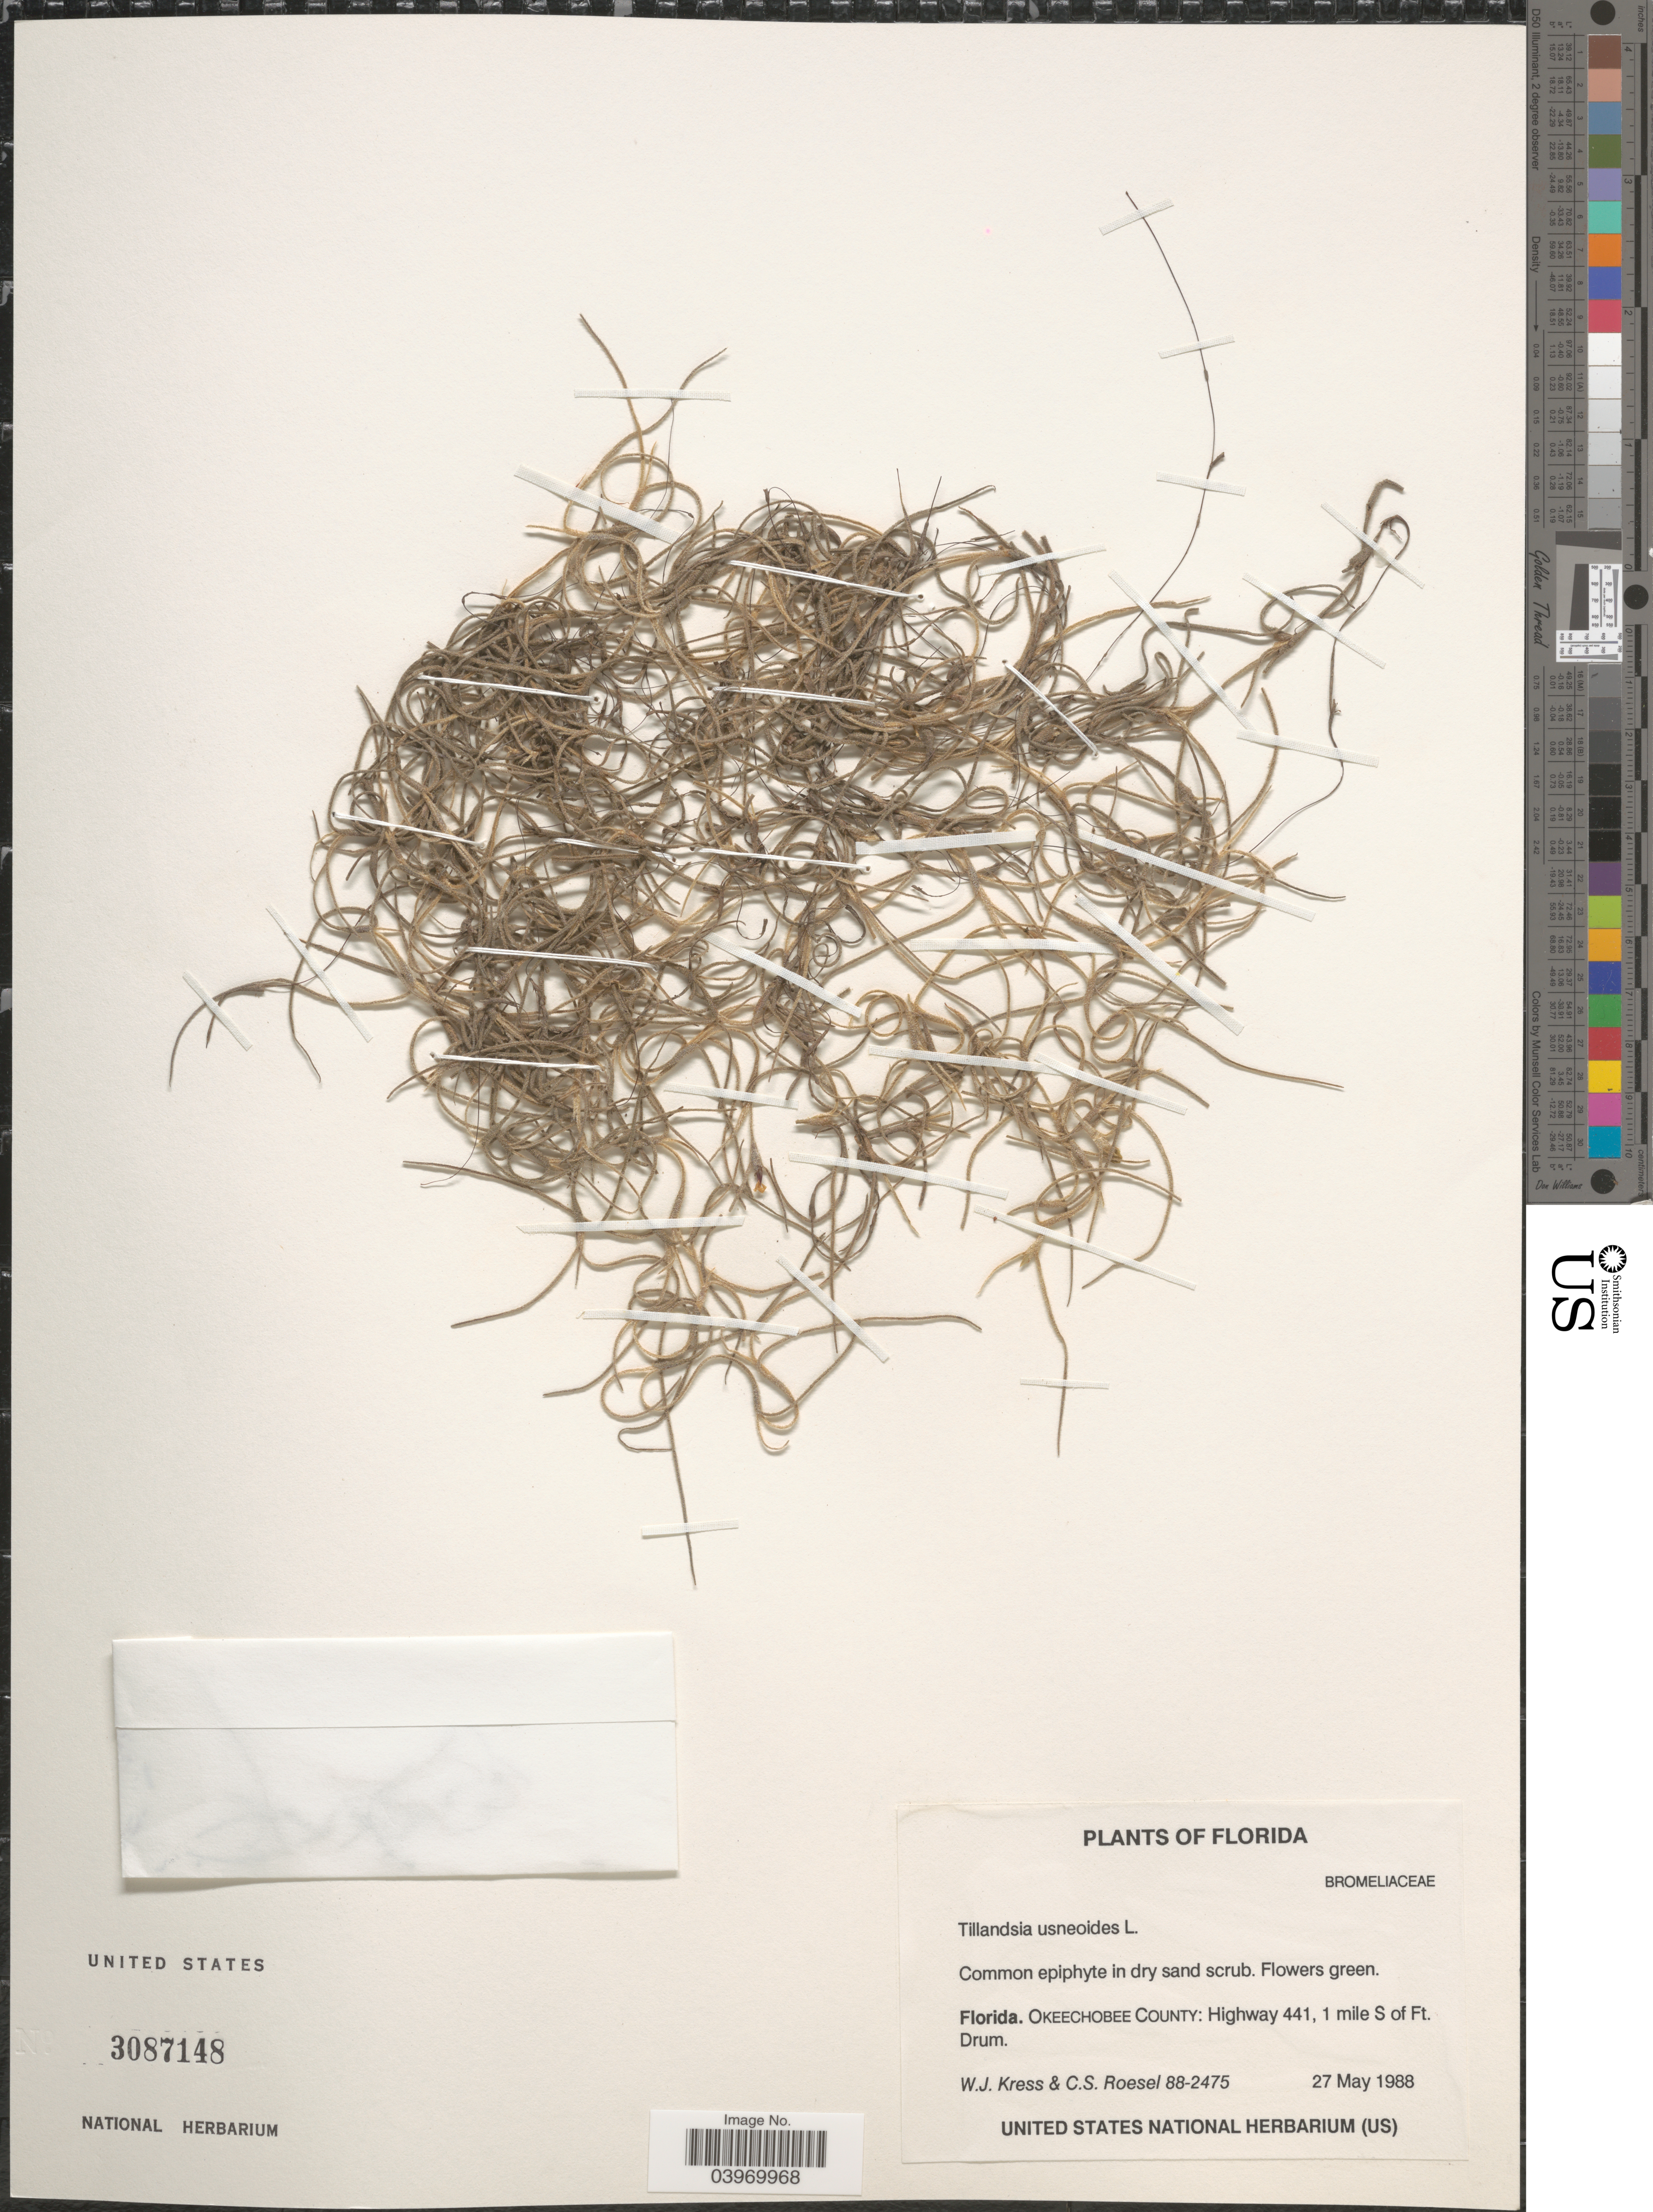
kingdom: Plantae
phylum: Tracheophyta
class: Liliopsida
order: Poales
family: Bromeliaceae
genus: Tillandsia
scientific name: Tillandsia usneoides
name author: (L.) L.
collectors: W. J. Kress & C. S. Roesel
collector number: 88-2475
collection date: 1988-05-27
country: United States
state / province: Florida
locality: Okeechobee County: Highway 441, 1 mile S of Ft. Drum.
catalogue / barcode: US 3087148